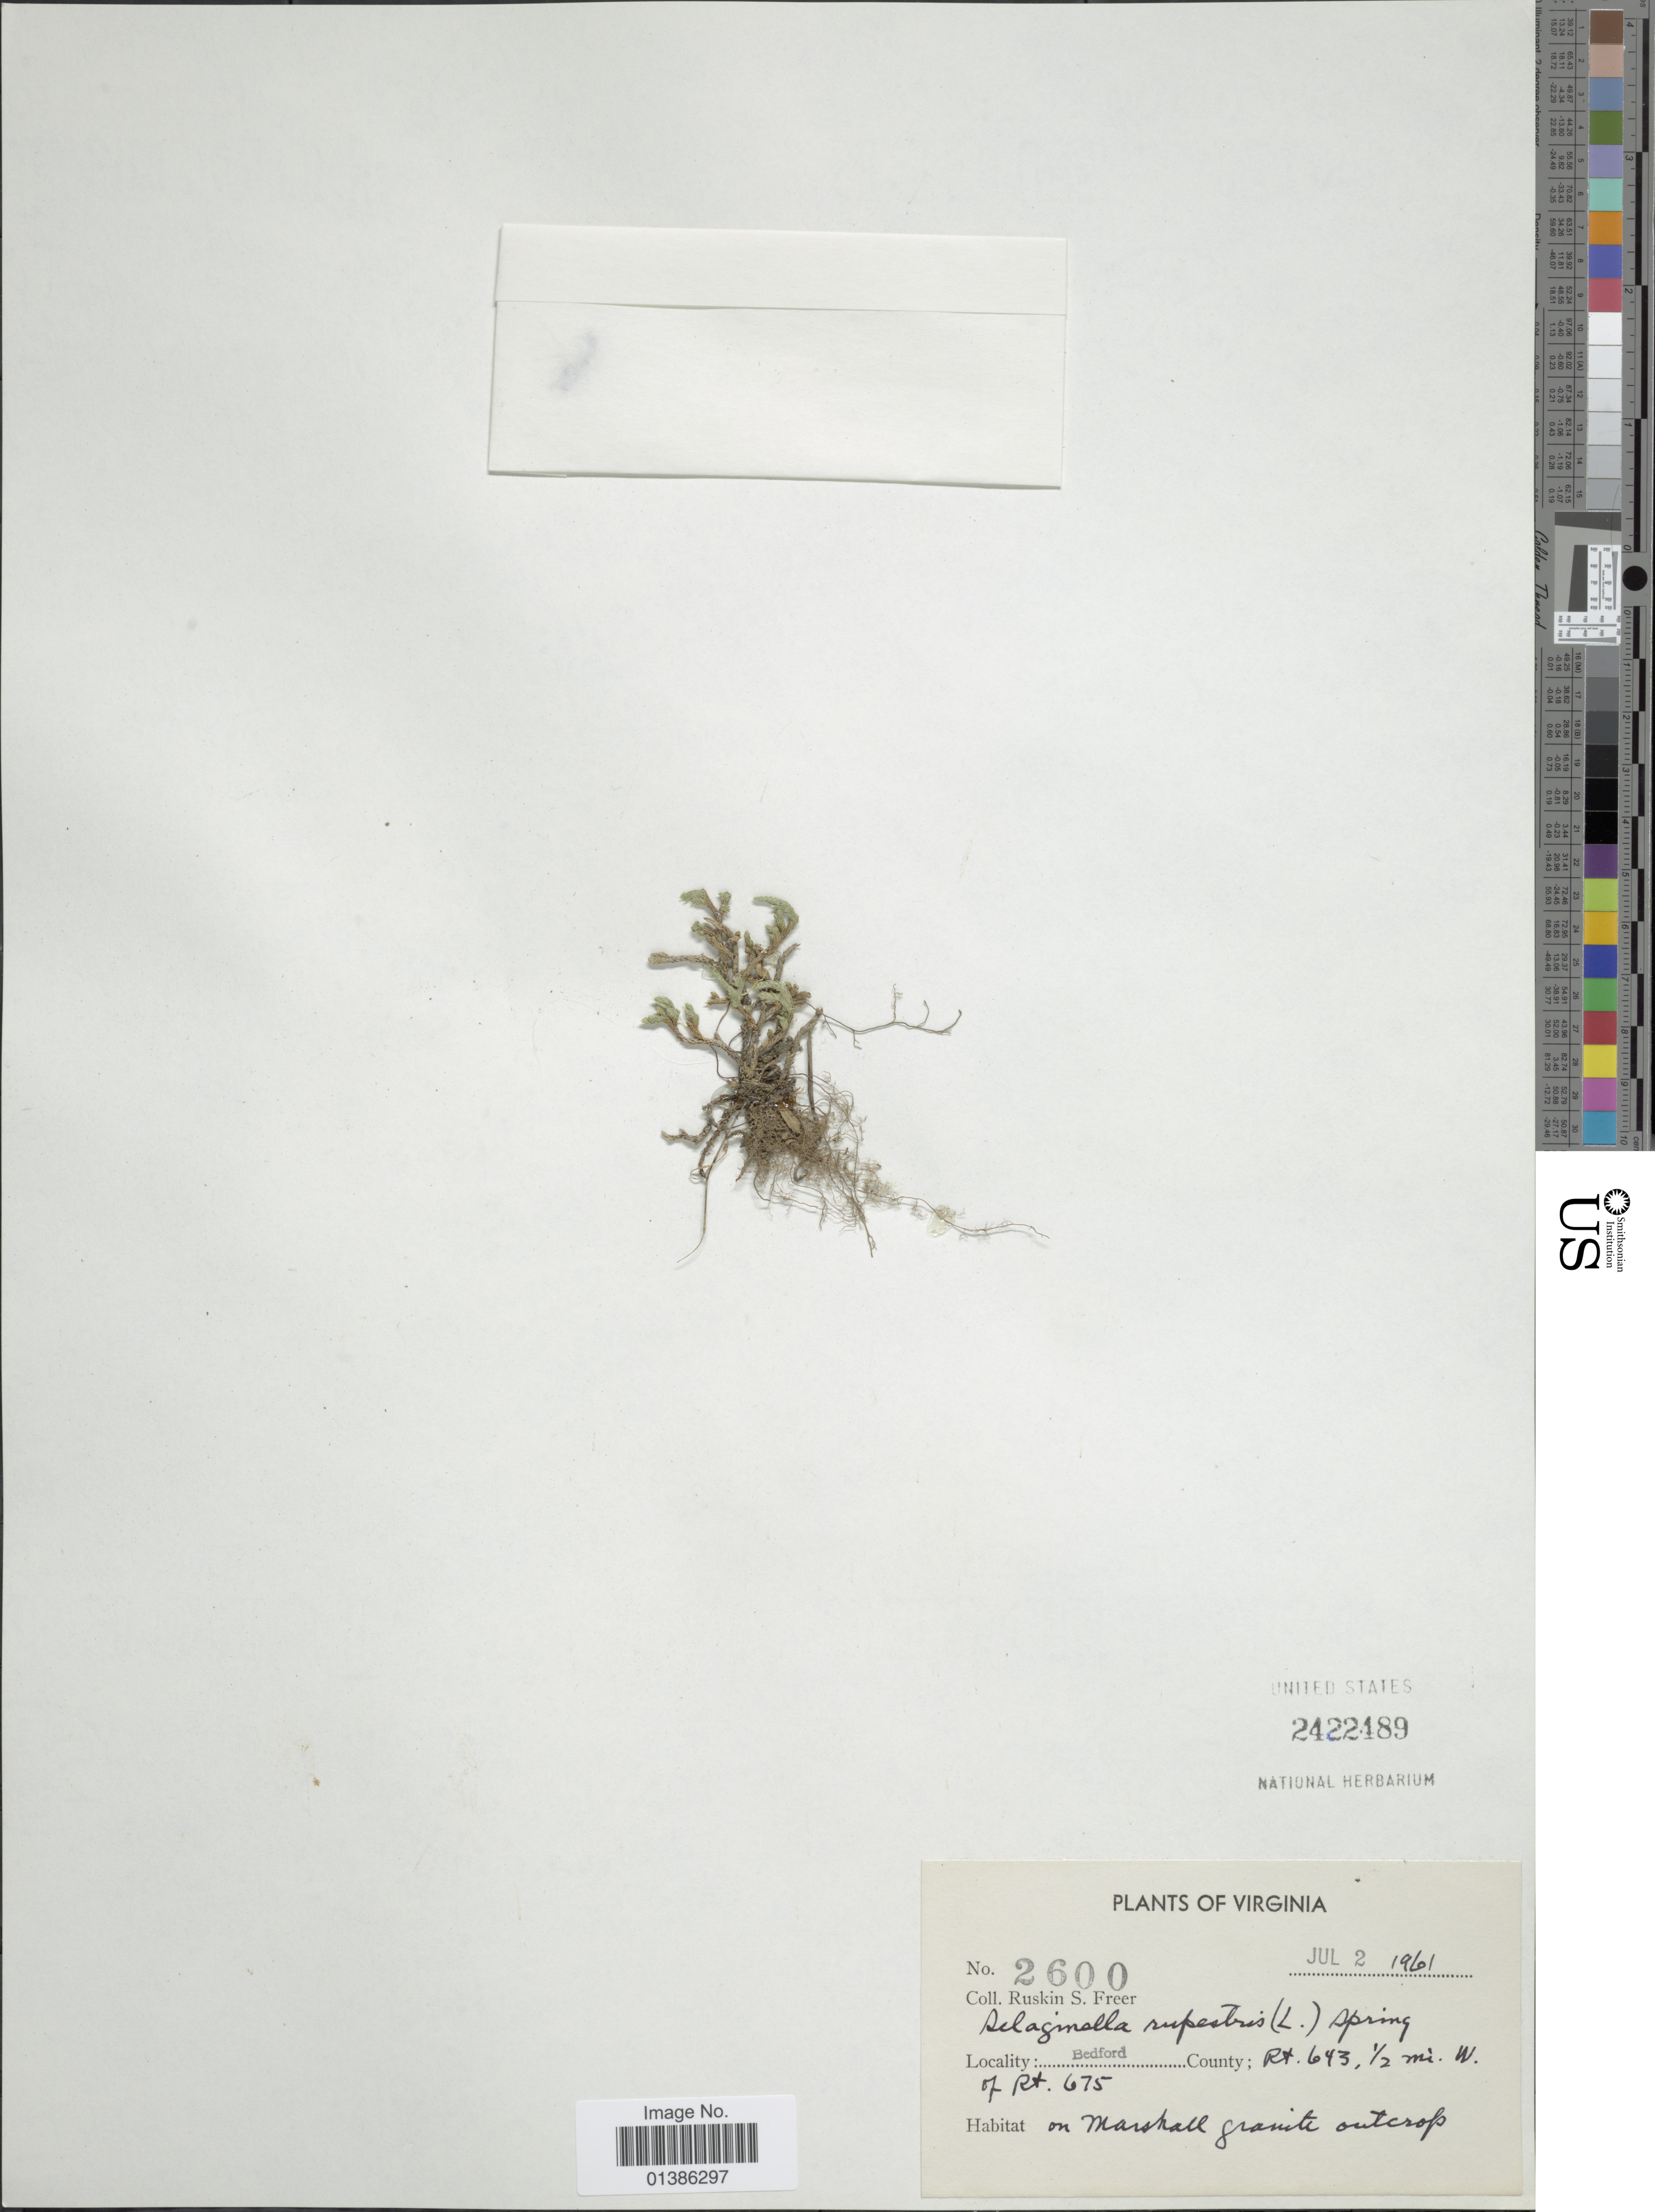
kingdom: Plantae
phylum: Tracheophyta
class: Lycopodiopsida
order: Selaginellales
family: Selaginellaceae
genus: Selaginella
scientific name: Selaginella rupestris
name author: (L.) Spring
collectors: R. Freer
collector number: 2600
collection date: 1961-07-02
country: United States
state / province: Virginia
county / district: Bedford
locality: Bedford County; Rt. 643, ½ mi. W. of Rt. 675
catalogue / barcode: US 2422489